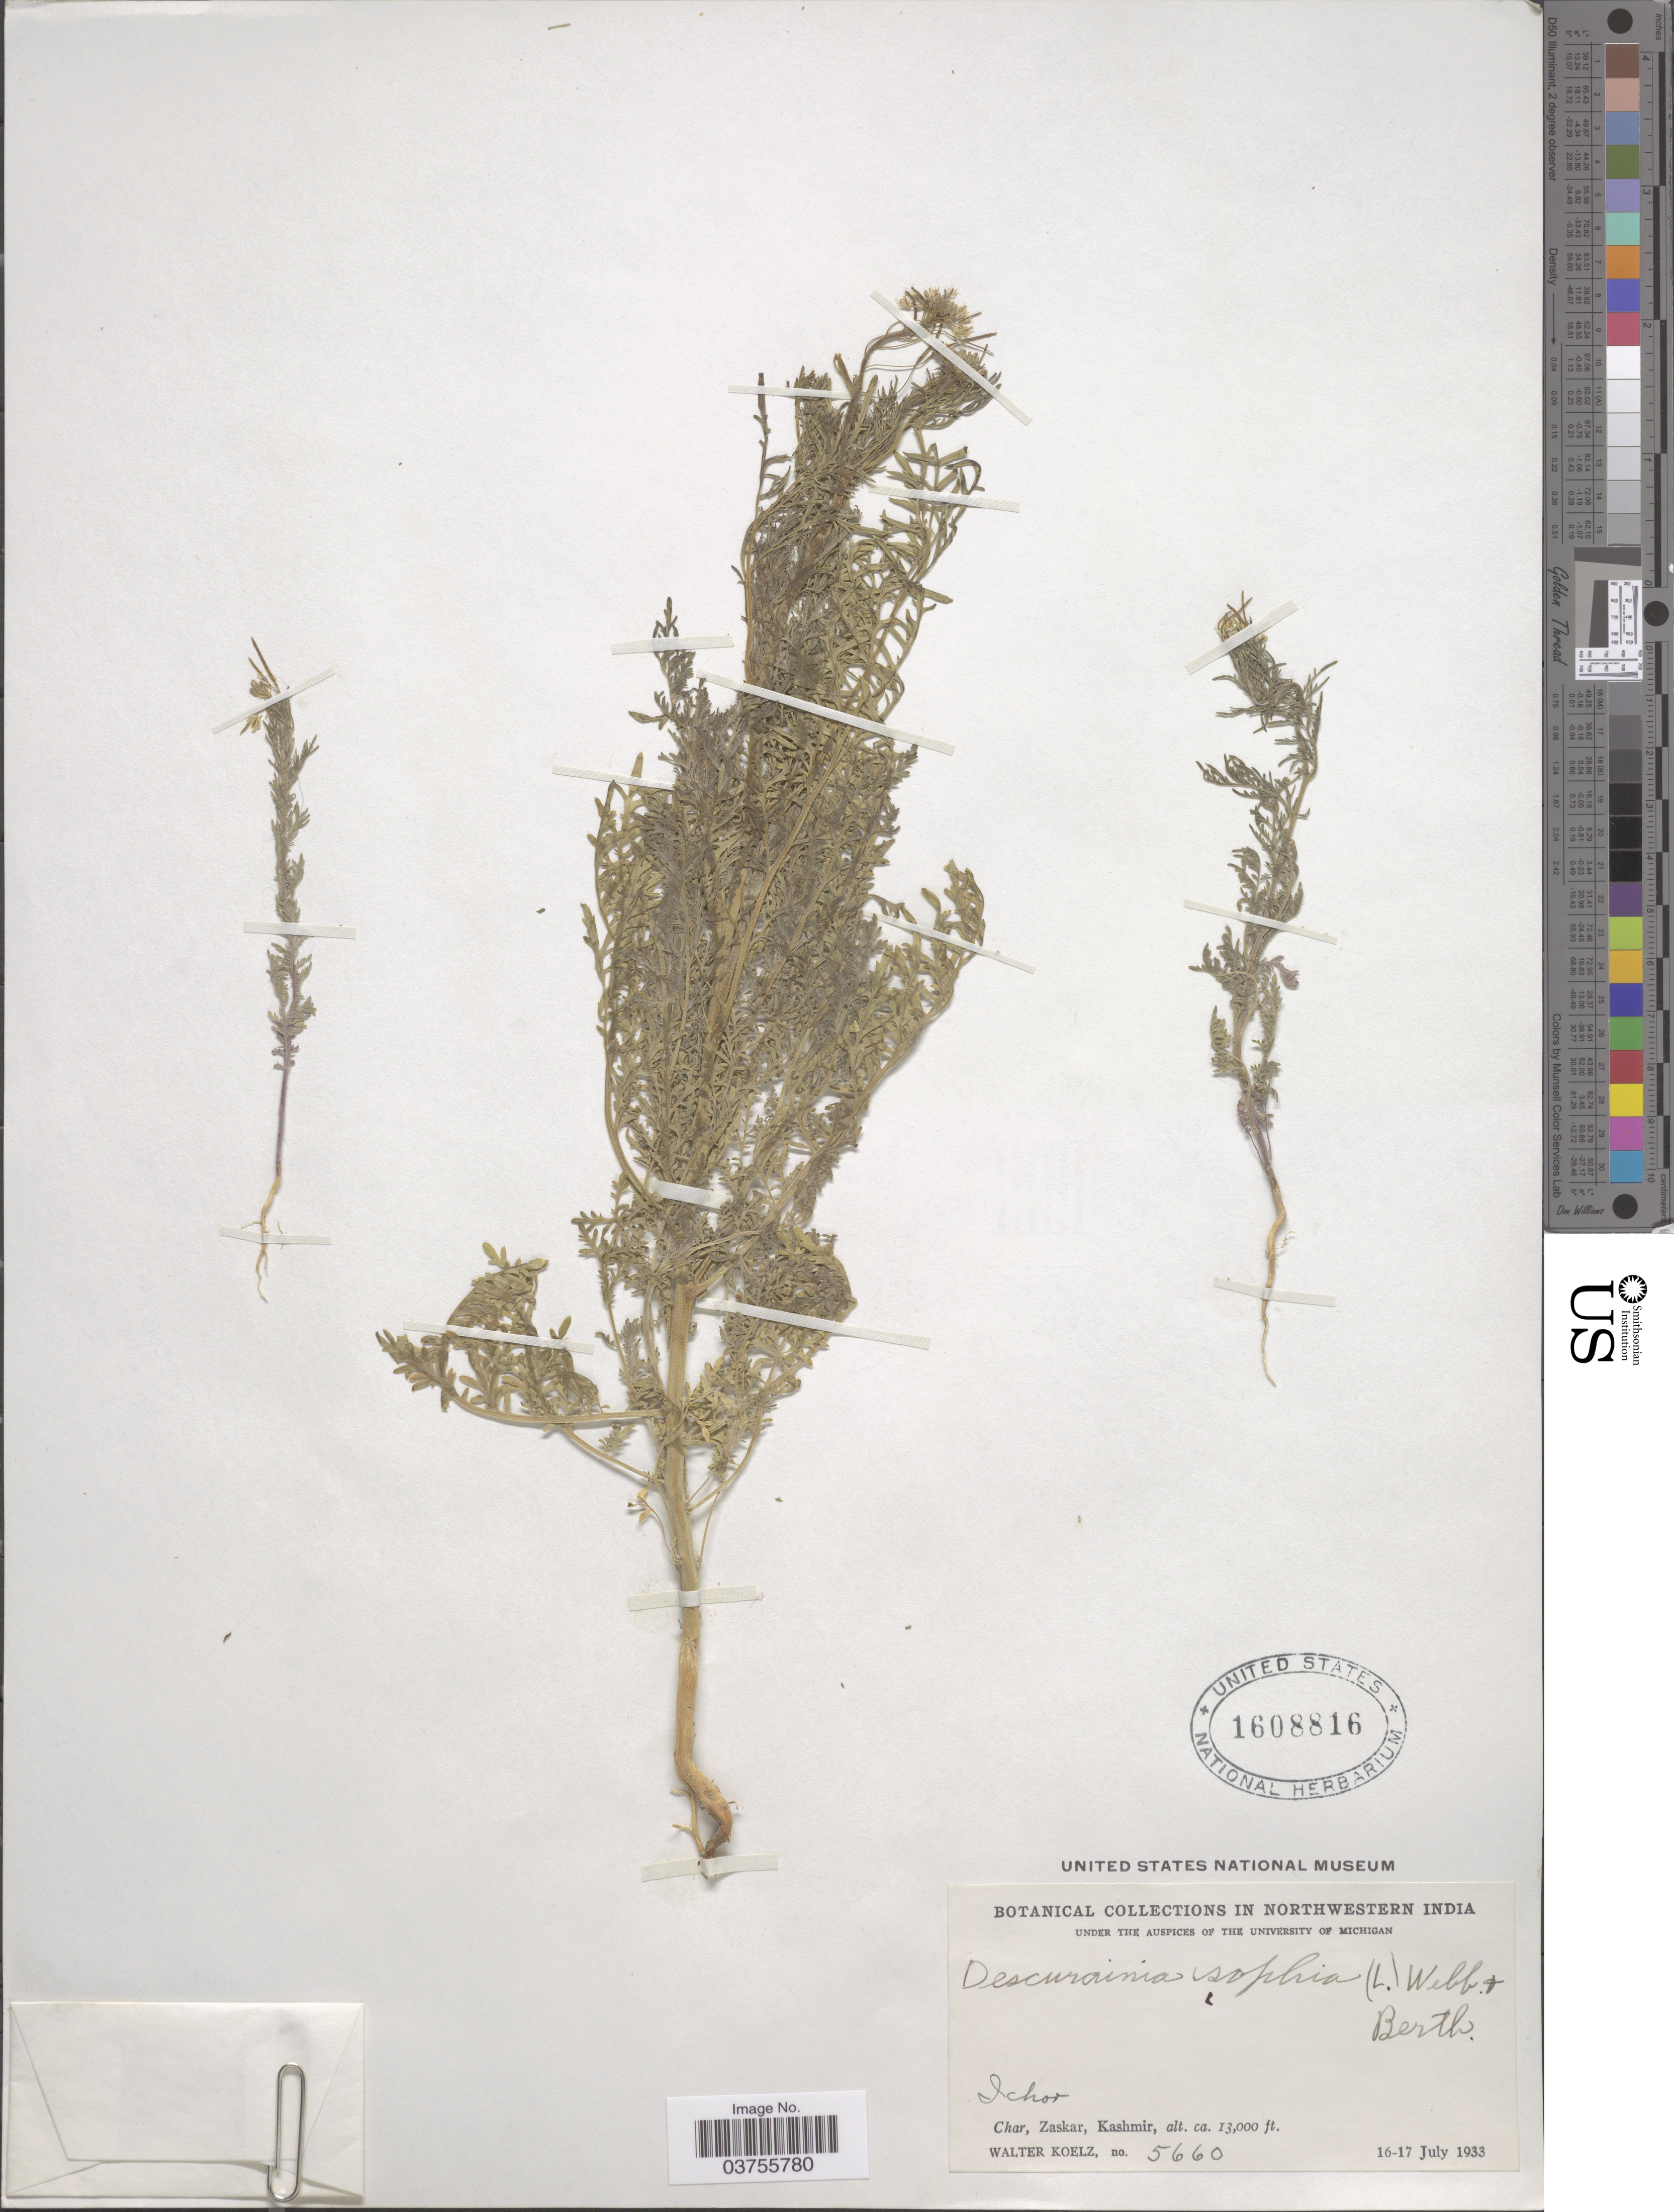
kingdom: Plantae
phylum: Tracheophyta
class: Magnoliopsida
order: Brassicales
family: Brassicaceae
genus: Sophia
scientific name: Sophia sophia (L.) Britton nom. illeg. (tautonym)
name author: (L.) Britton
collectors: W. N. Koelz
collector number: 5660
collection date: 1933-07-16/1933-07-17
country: India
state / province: Jammu and Kashmir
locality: Northwestern India. Ichor. Char, Zaskar, Kashmir.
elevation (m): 3962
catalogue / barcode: US 1608816